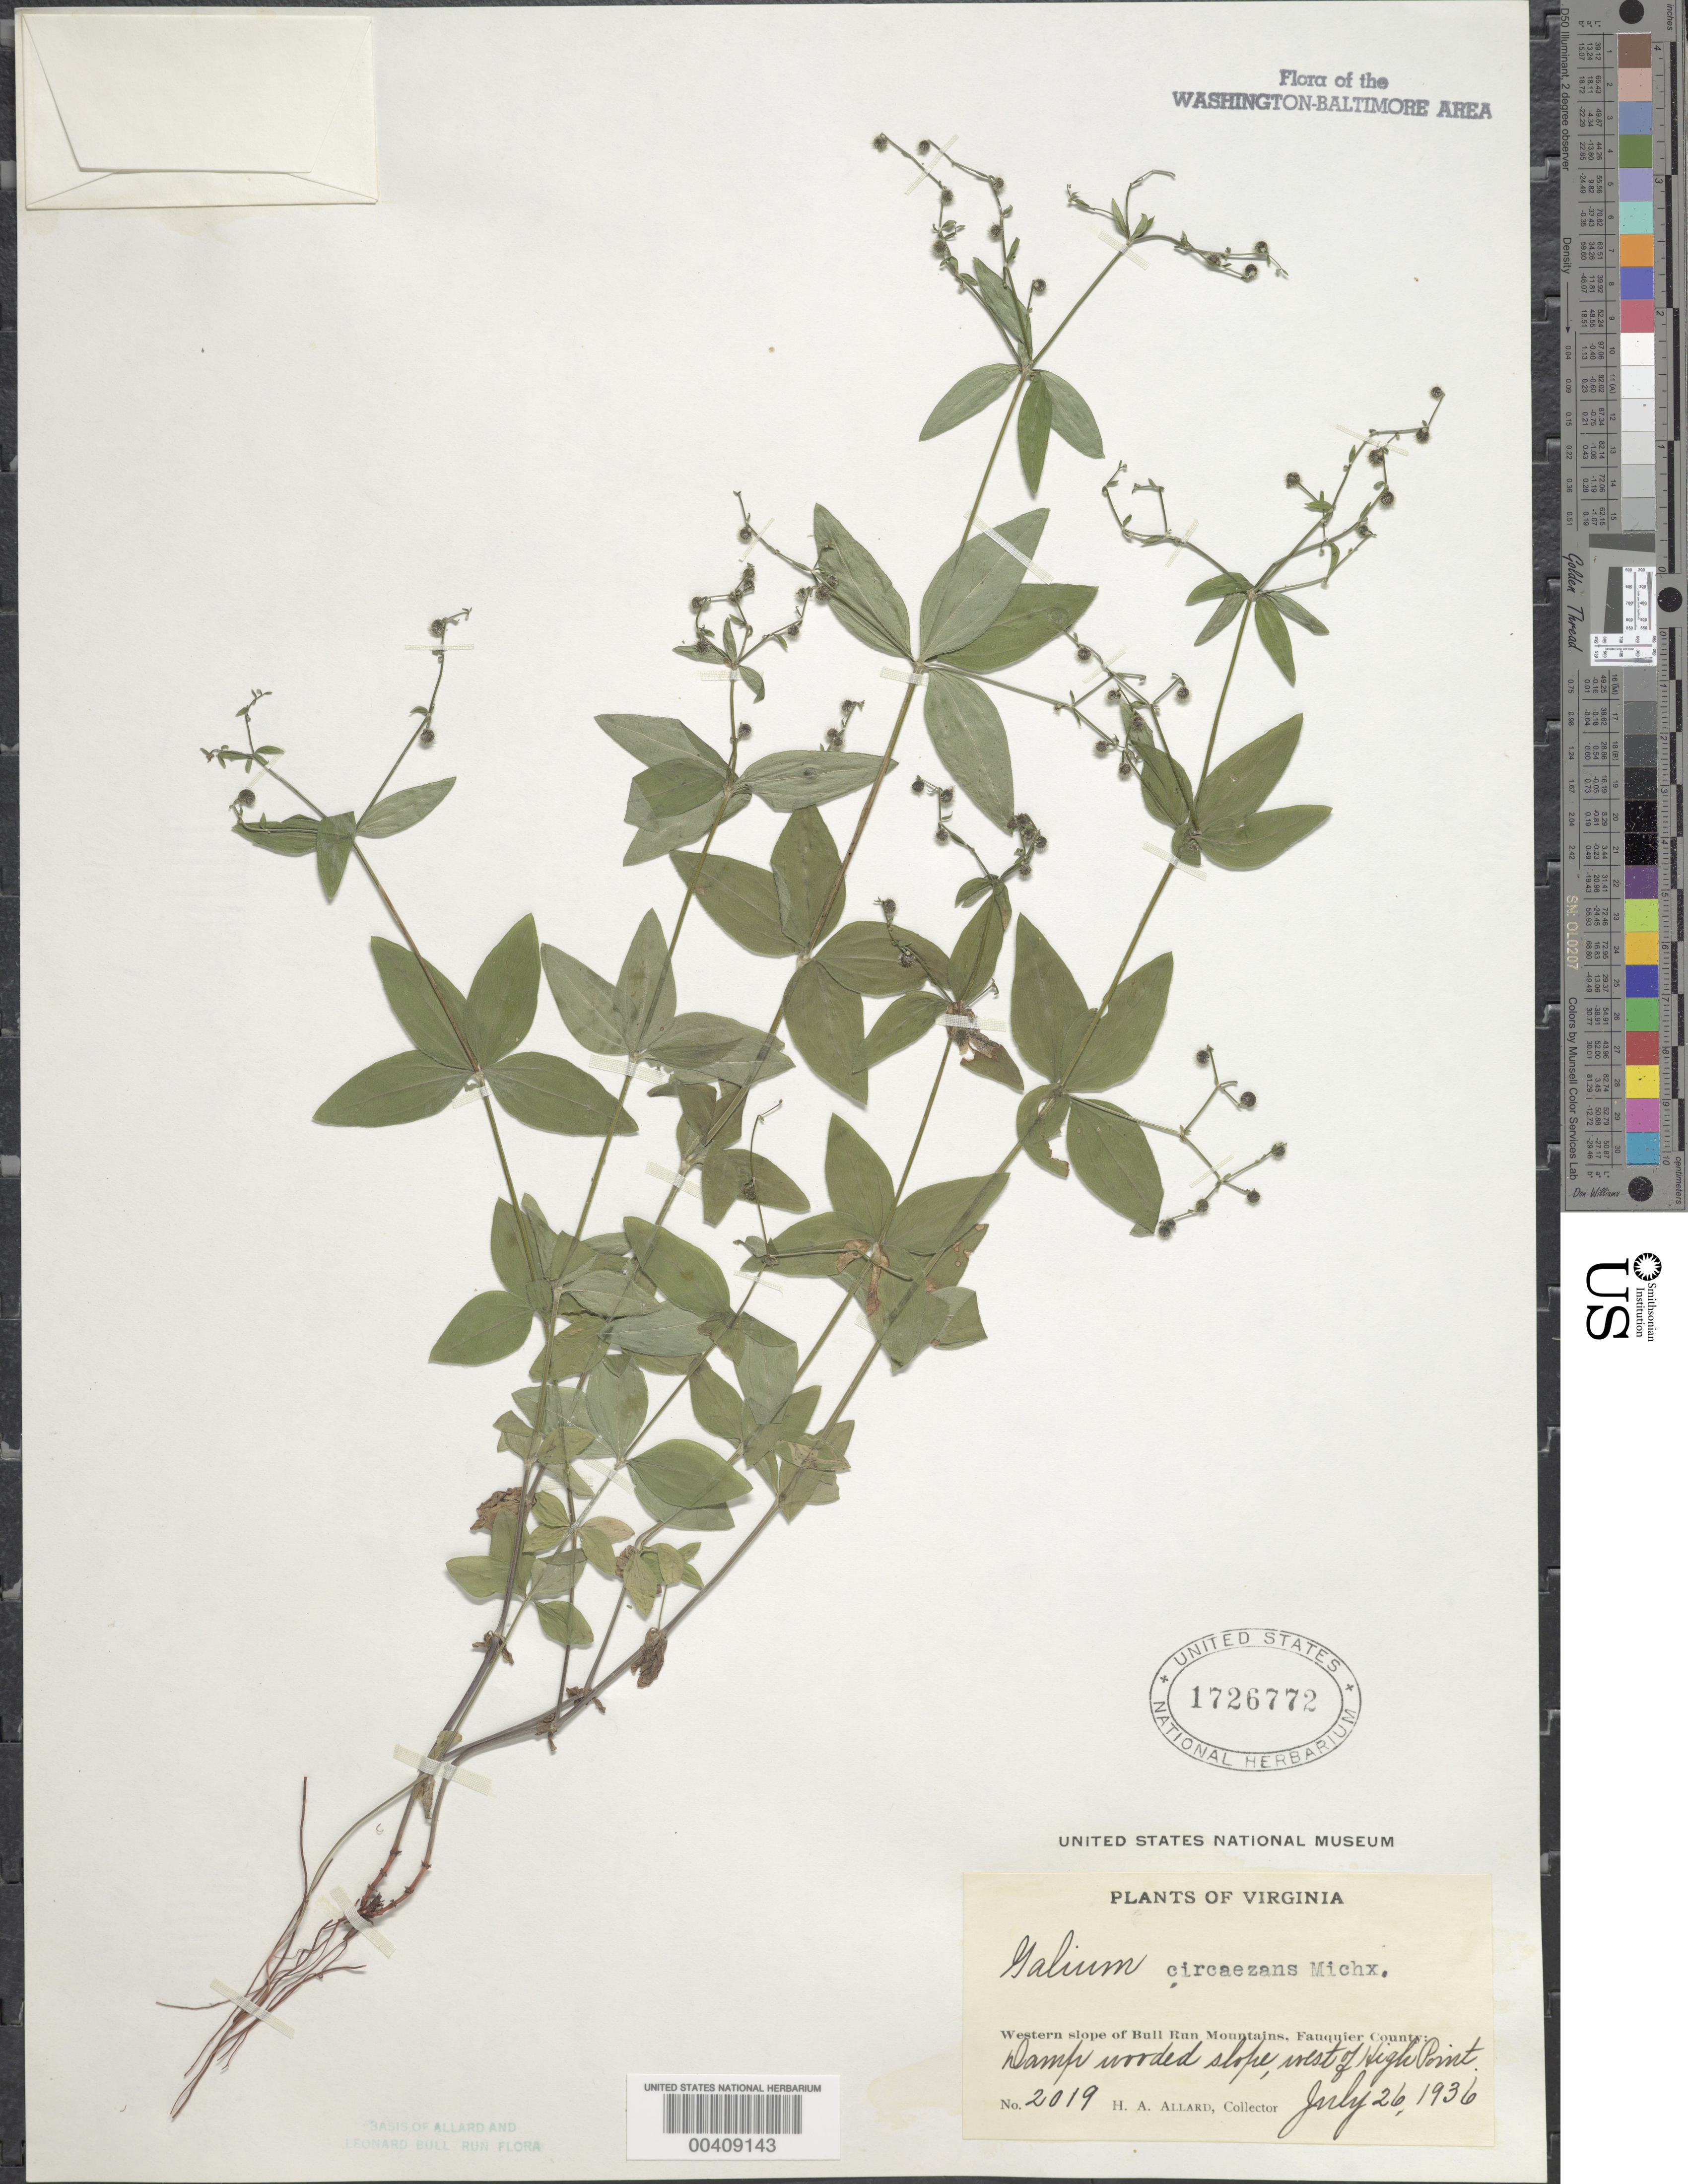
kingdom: Plantae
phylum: Tracheophyta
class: Magnoliopsida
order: Gentianales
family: Rubiaceae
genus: Galium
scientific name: Galium circaezans var. hypomalacum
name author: Fernald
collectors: H. A. Allard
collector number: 2019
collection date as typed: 26 Jul 1936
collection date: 1936-07-26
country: United States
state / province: Virginia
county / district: Fauquier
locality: High Point, west slope of Bull Run Mts.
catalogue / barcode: US 1726772